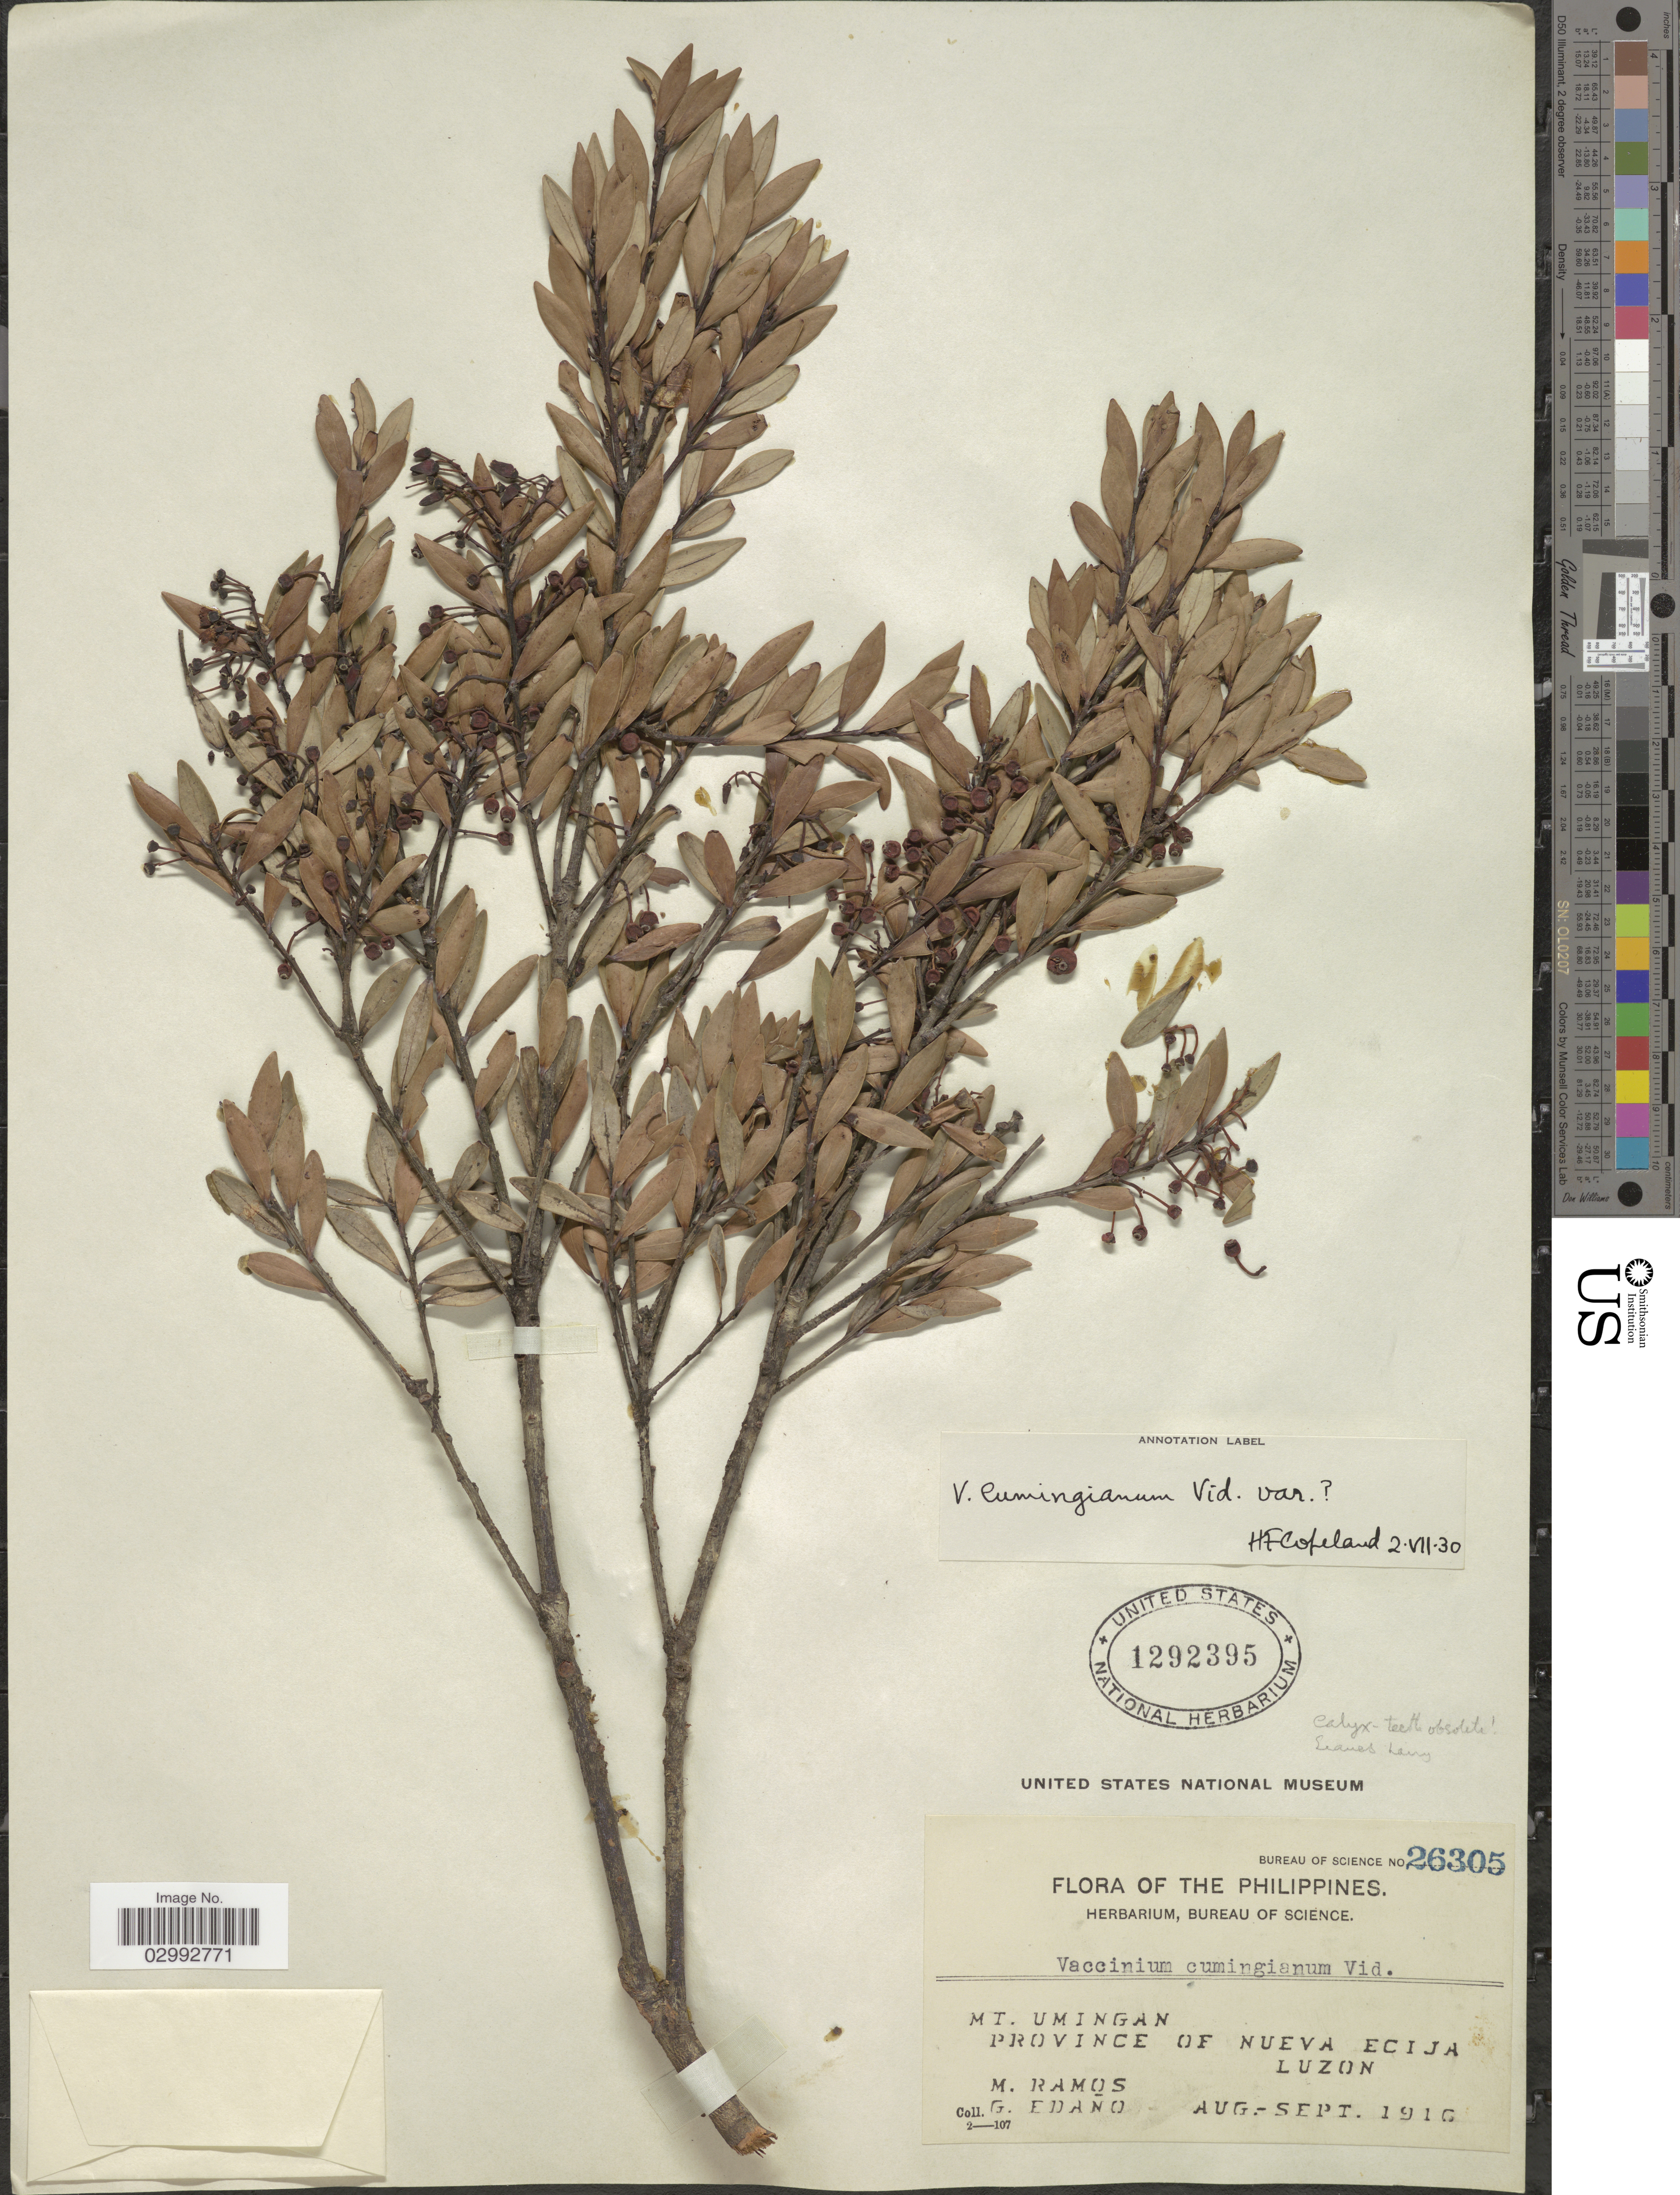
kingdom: Plantae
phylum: Tracheophyta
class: Magnoliopsida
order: Ericales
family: Ericaceae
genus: Vaccinium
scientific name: Vaccinium cumingianum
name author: S. Vidal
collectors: M. Ramos & G. Edaño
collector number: Bureau of Science 26305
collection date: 1916-08/1916-09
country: Philippines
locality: Mt. Umingan, Province of Nueva Ecija, Luzon.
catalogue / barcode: US 1292395